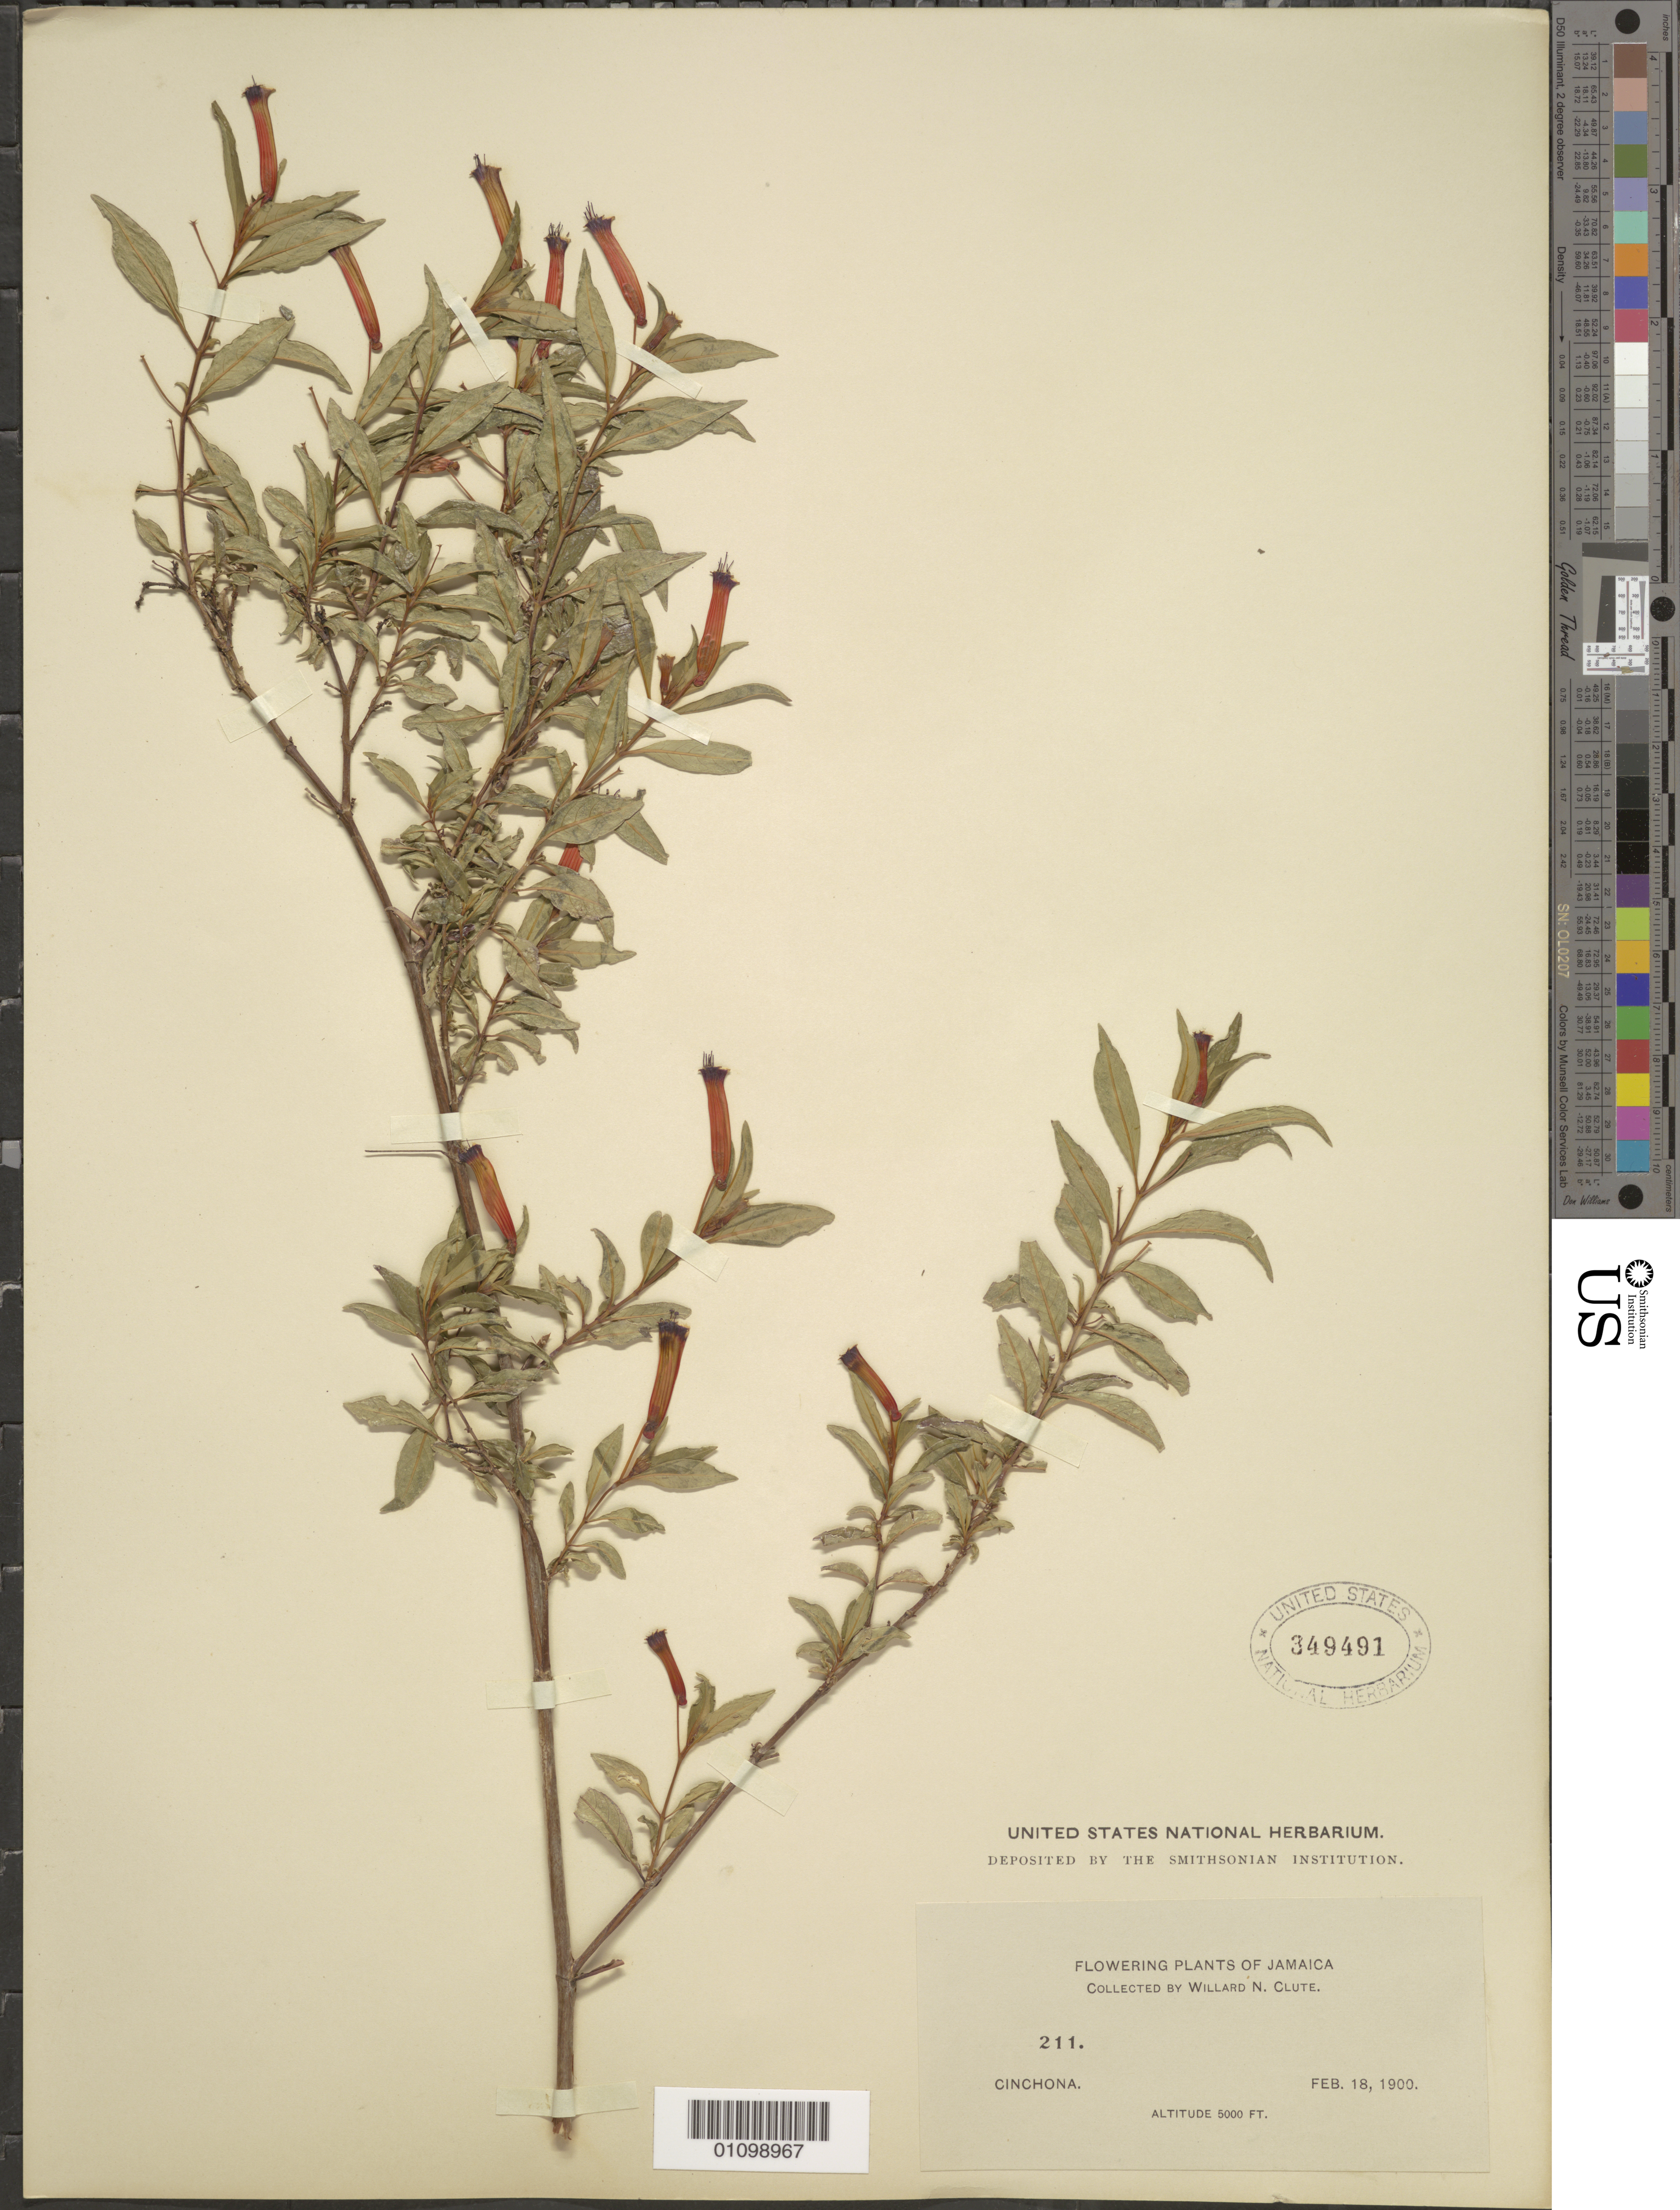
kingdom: Plantae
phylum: Tracheophyta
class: Magnoliopsida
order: Myrtales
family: Lythraceae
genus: Cuphea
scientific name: Cuphea platycentra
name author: Lem.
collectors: W. N. Clute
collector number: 211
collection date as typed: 18 Feb 1900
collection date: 1900-02-18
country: Jamaica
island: Jamaica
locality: Cinchona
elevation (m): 1524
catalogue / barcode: US 349491